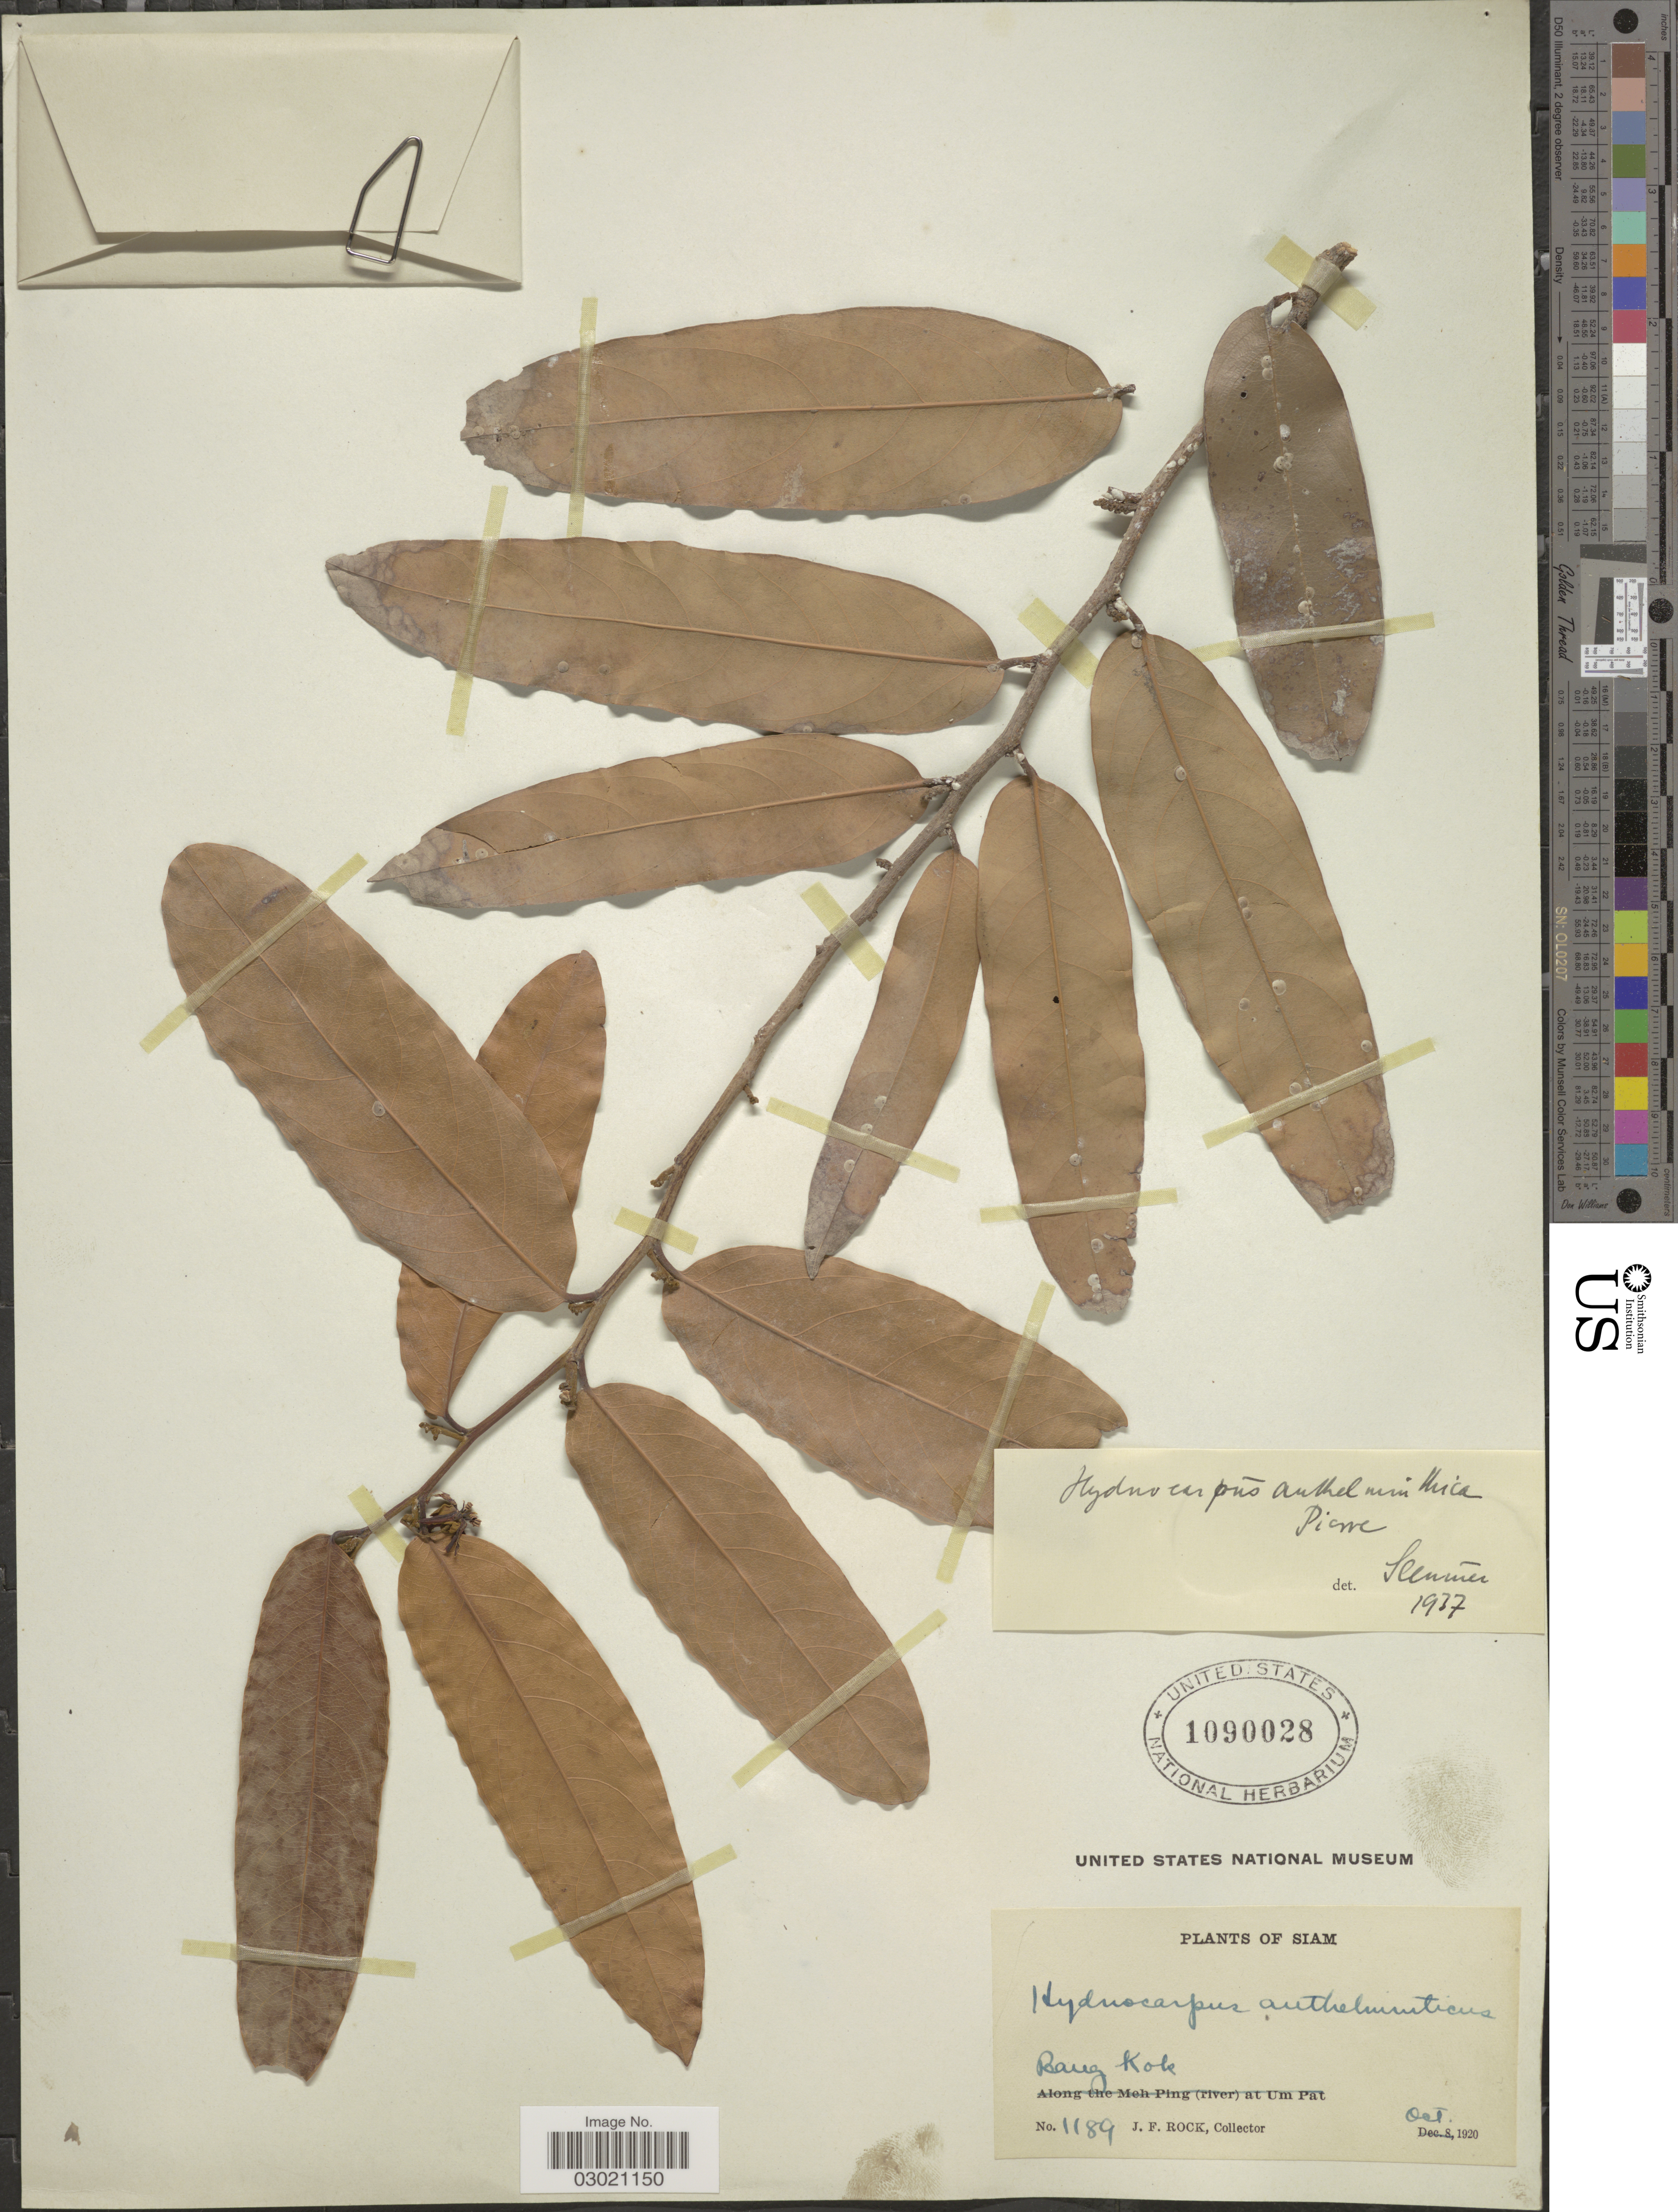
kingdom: Plantae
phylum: Tracheophyta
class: Magnoliopsida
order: Malpighiales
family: Achariaceae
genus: Hydnocarpus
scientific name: Hydnocarpus anthelminthicus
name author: Pierre ex Gagnep.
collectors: J. Rock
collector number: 1189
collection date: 1920-10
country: Thailand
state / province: Bangkok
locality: Siam.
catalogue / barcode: US 1090028